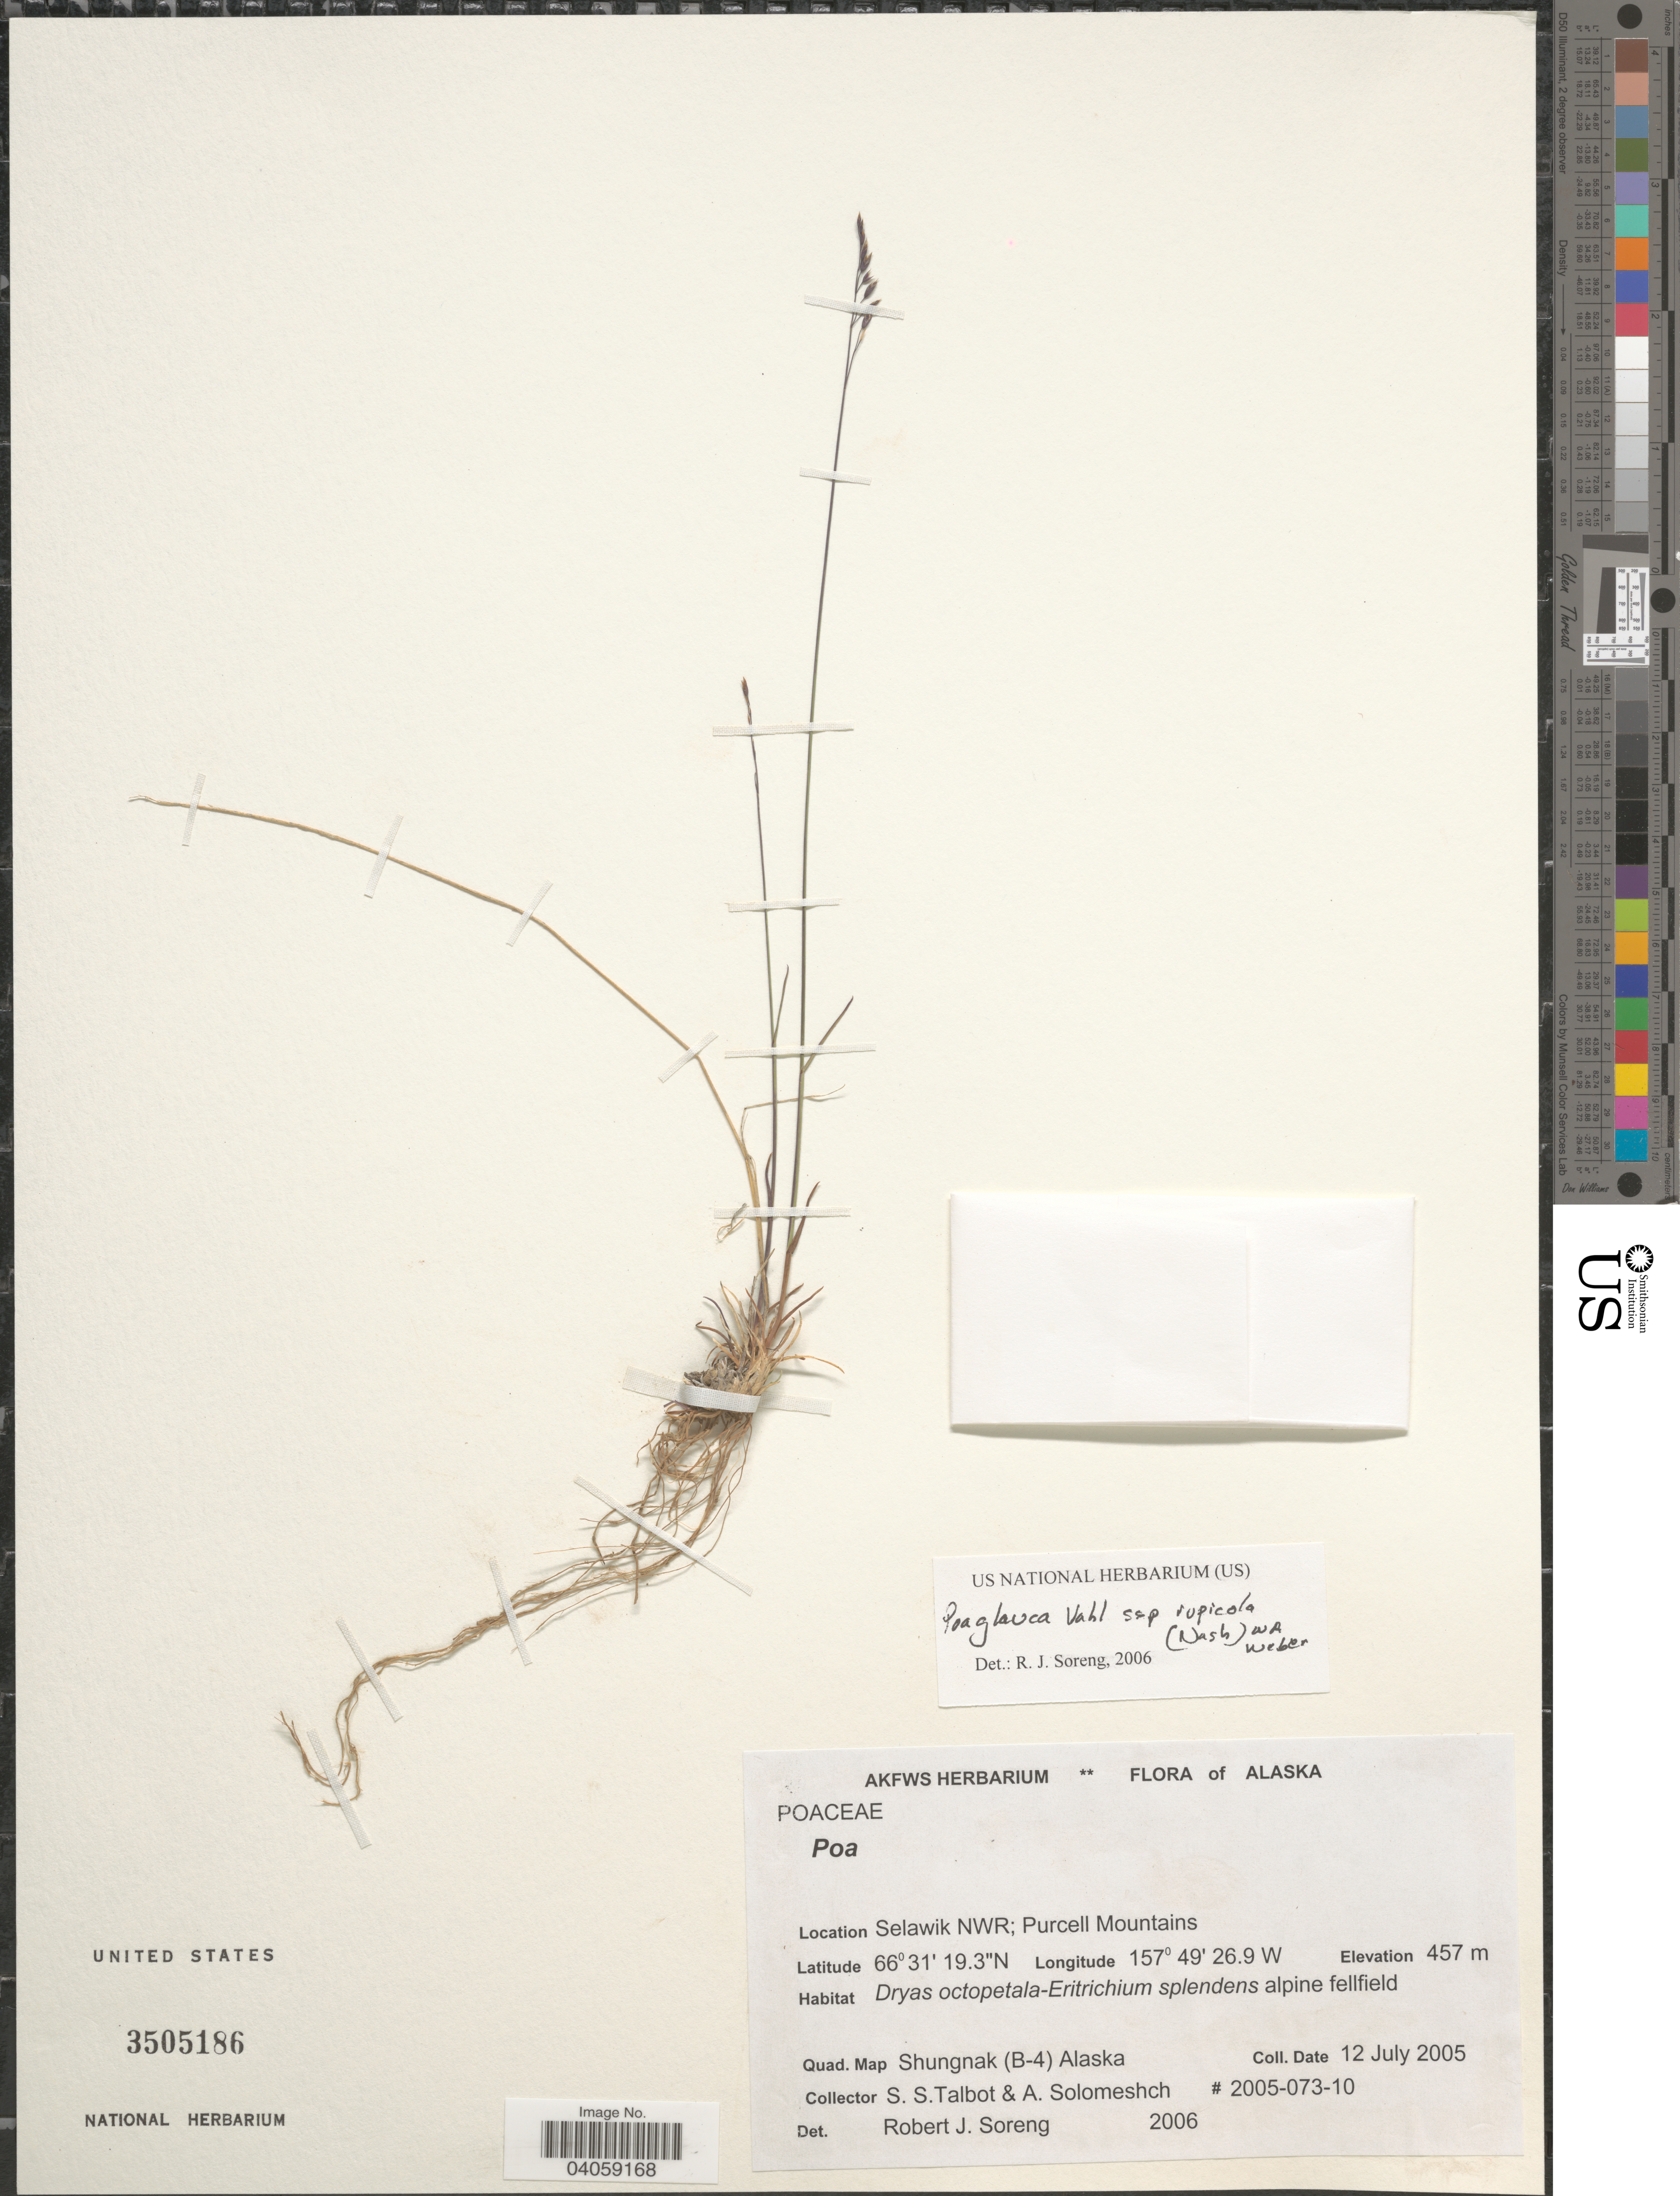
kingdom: Plantae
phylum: Tracheophyta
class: Liliopsida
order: Poales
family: Poaceae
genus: Poa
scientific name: Poa glauca subsp. rupicola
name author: (Nash) W.A. Weber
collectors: S. S. Talbot & A. Solomeshch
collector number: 2005-073-10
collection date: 2005-07-12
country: United States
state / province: Alaska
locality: Selawik NWR; Purcell Mountains. Quad. Map Shungnak (B-4) Alaska.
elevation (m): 457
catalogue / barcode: US 3505186